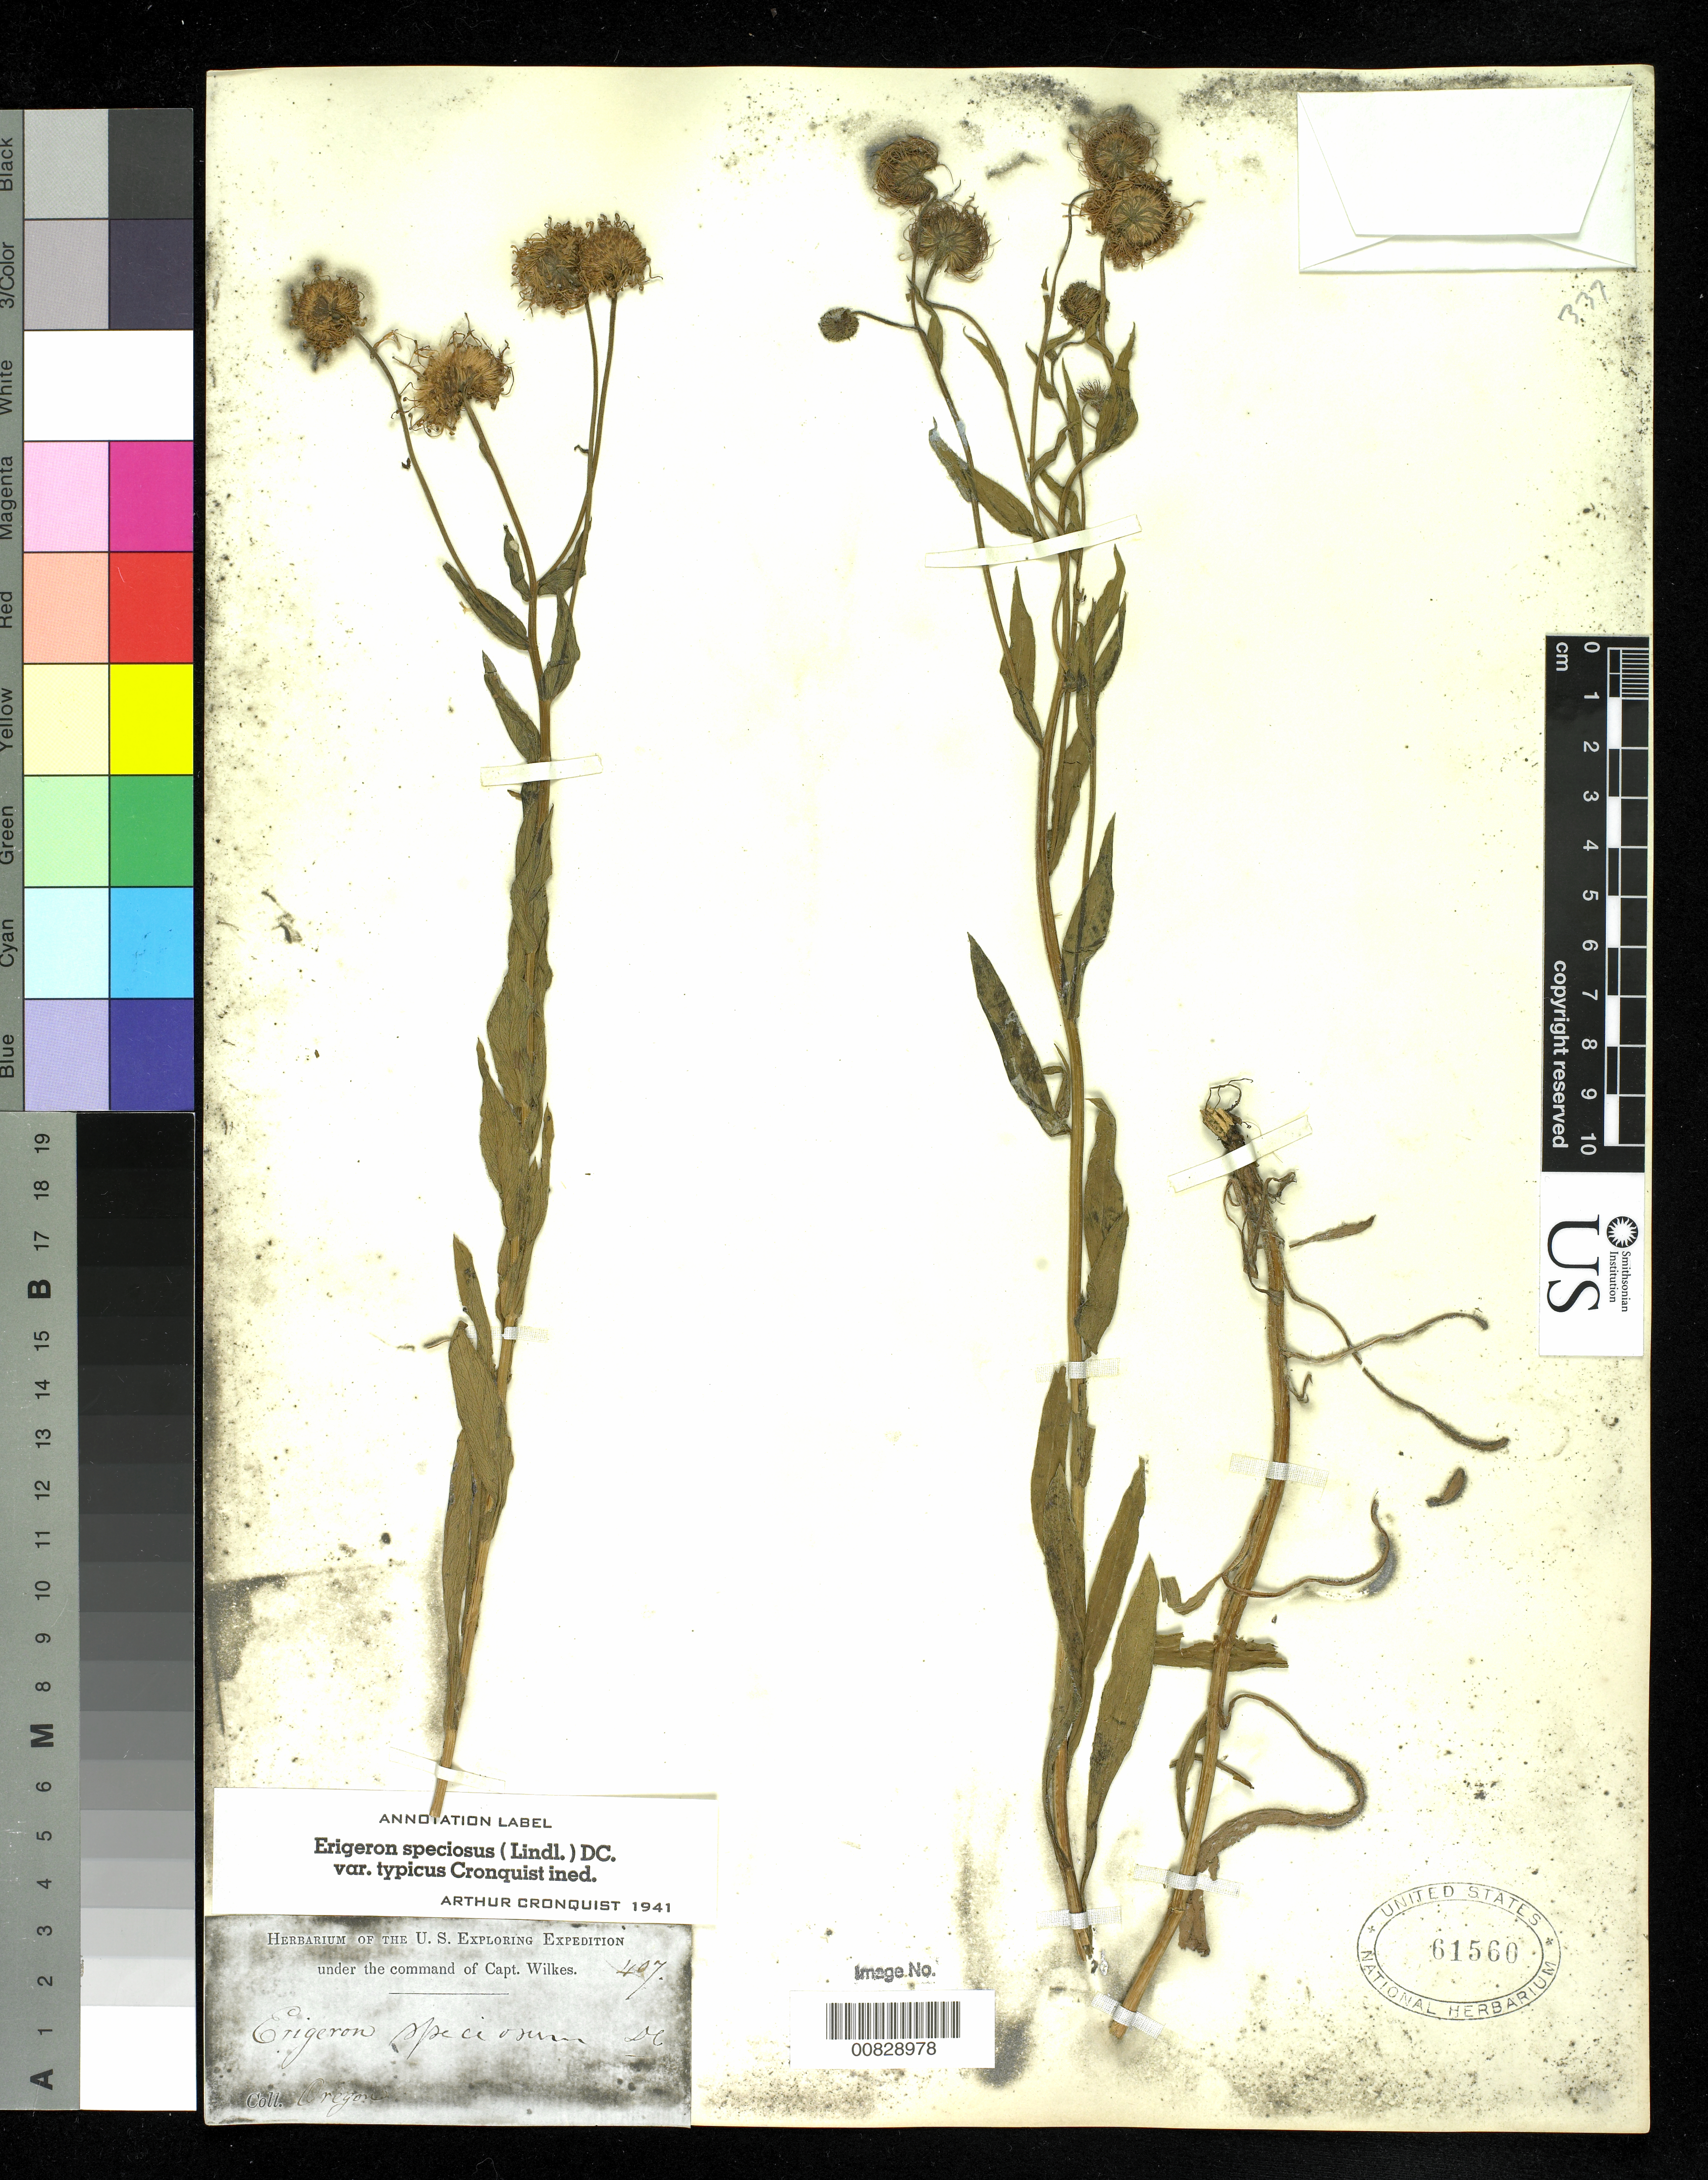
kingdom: Plantae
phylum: Tracheophyta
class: Magnoliopsida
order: Asterales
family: Asteraceae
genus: Erigeron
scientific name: Erigeron speciosus var. macranthus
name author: (Nutt.) Cronq.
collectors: Wilkes Explor. Exped.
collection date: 1838/1842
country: United States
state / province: Oregon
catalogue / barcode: US 61560